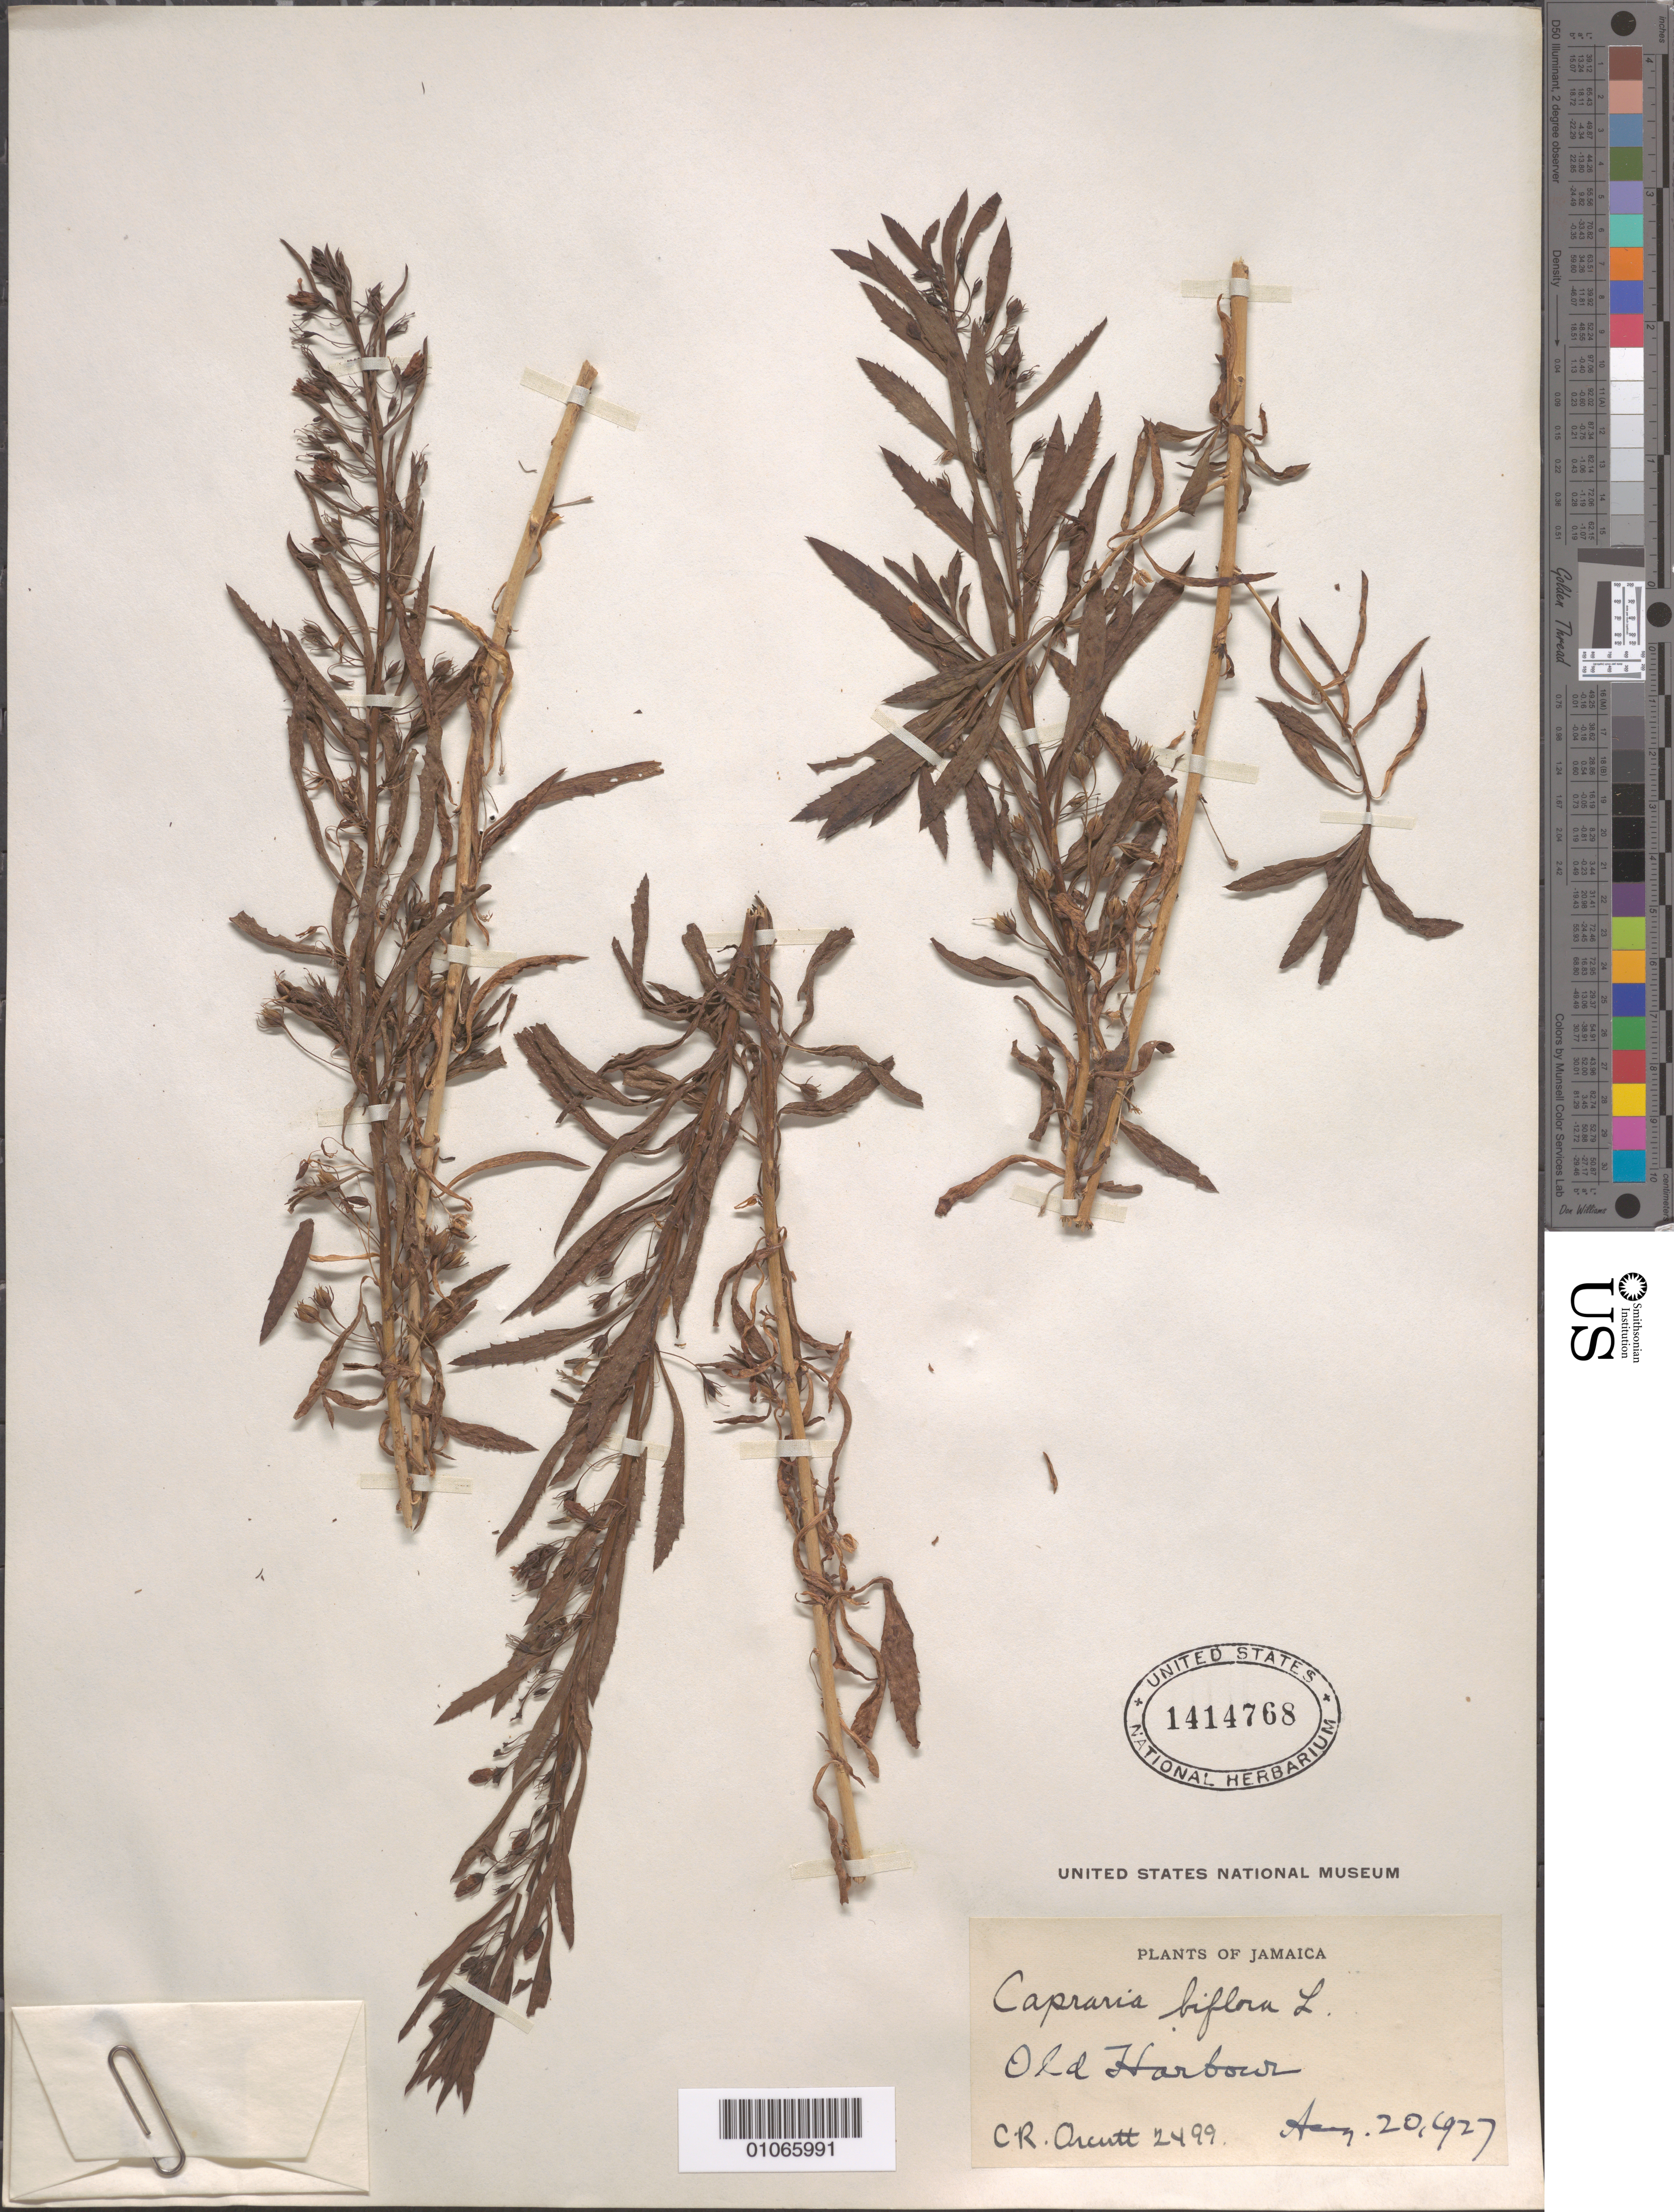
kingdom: Plantae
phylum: Tracheophyta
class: Magnoliopsida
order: Lamiales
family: Scrophulariaceae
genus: Capraria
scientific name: Capraria biflora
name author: L.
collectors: C. Arcutt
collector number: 2499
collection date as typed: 20 Aug 1927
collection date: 1927-08-20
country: Jamaica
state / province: Saint Catherine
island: Jamaica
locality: Old Harbour.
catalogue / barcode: US 1414768